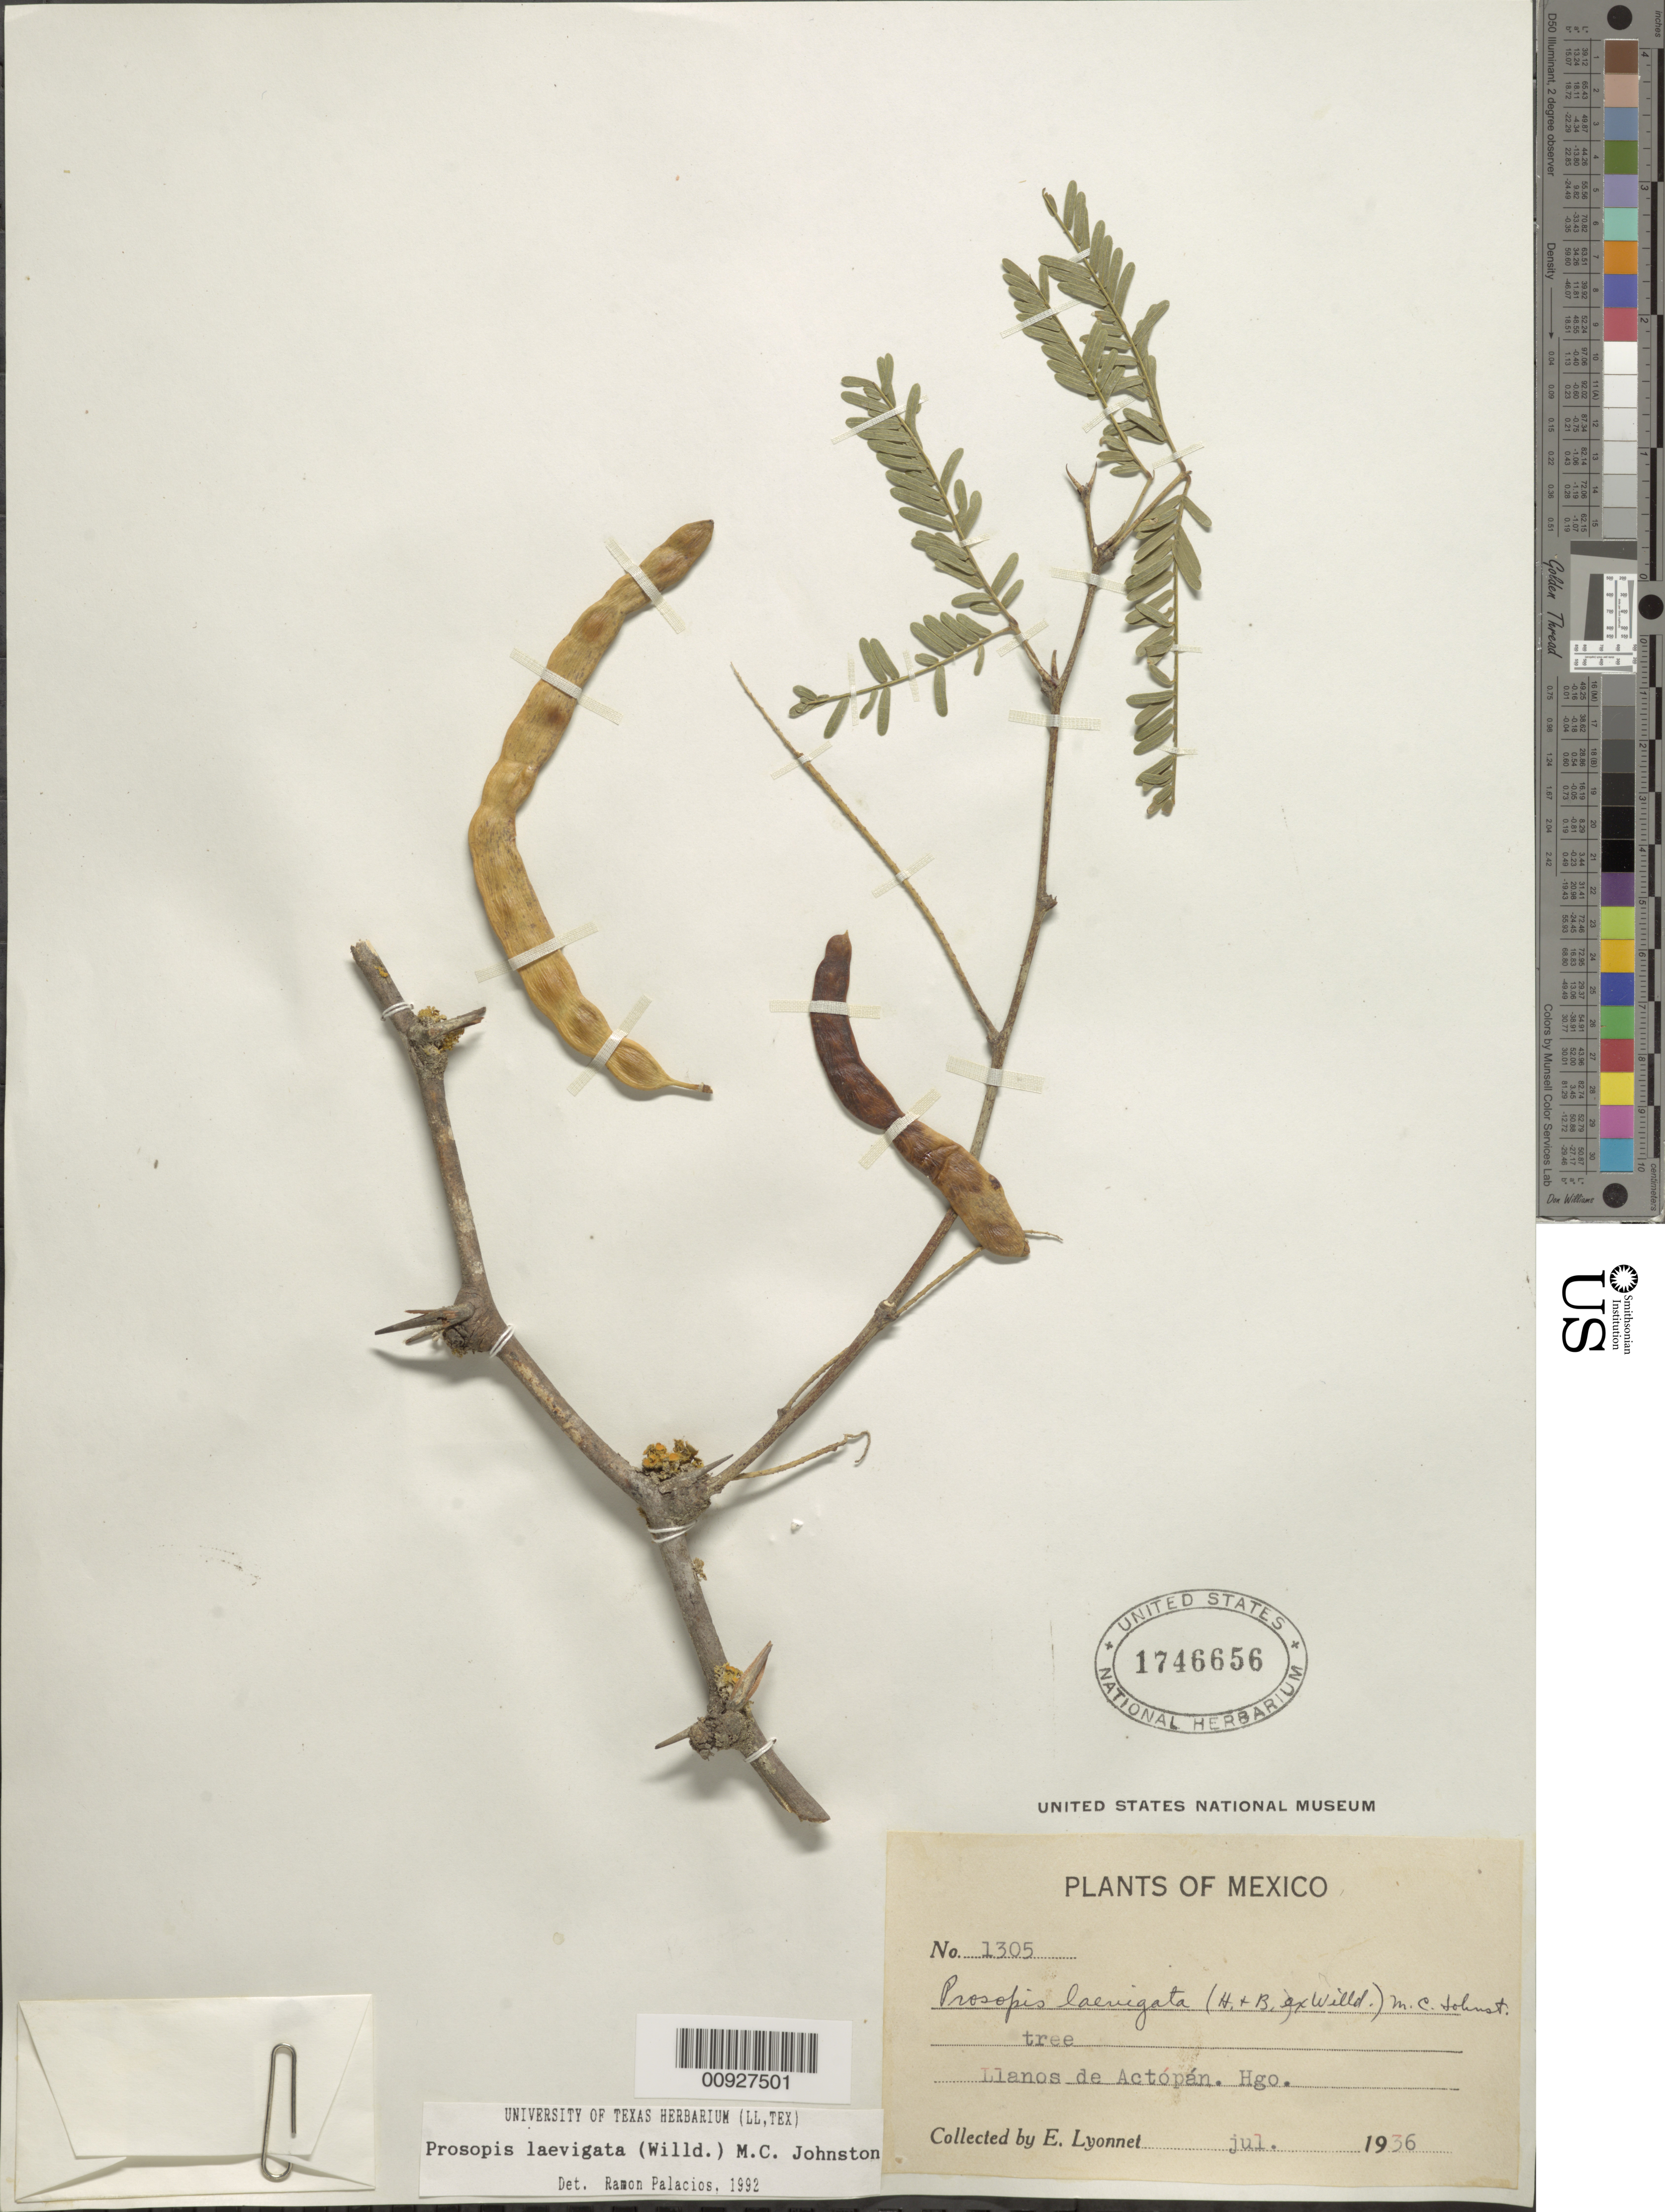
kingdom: Plantae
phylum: Tracheophyta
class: Magnoliopsida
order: Fabales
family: Fabaceae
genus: Neltuma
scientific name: Neltuma laevigata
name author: (Humb. & Bonpl. ex Willd.) Britton & Rose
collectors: Bro. E. Lyonnet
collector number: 1305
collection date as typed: Jul 1936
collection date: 1936-07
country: Mexico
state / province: Hidalgo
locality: Llanos de Actopan, Hidalgo.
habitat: Llanos.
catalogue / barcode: US 1746656